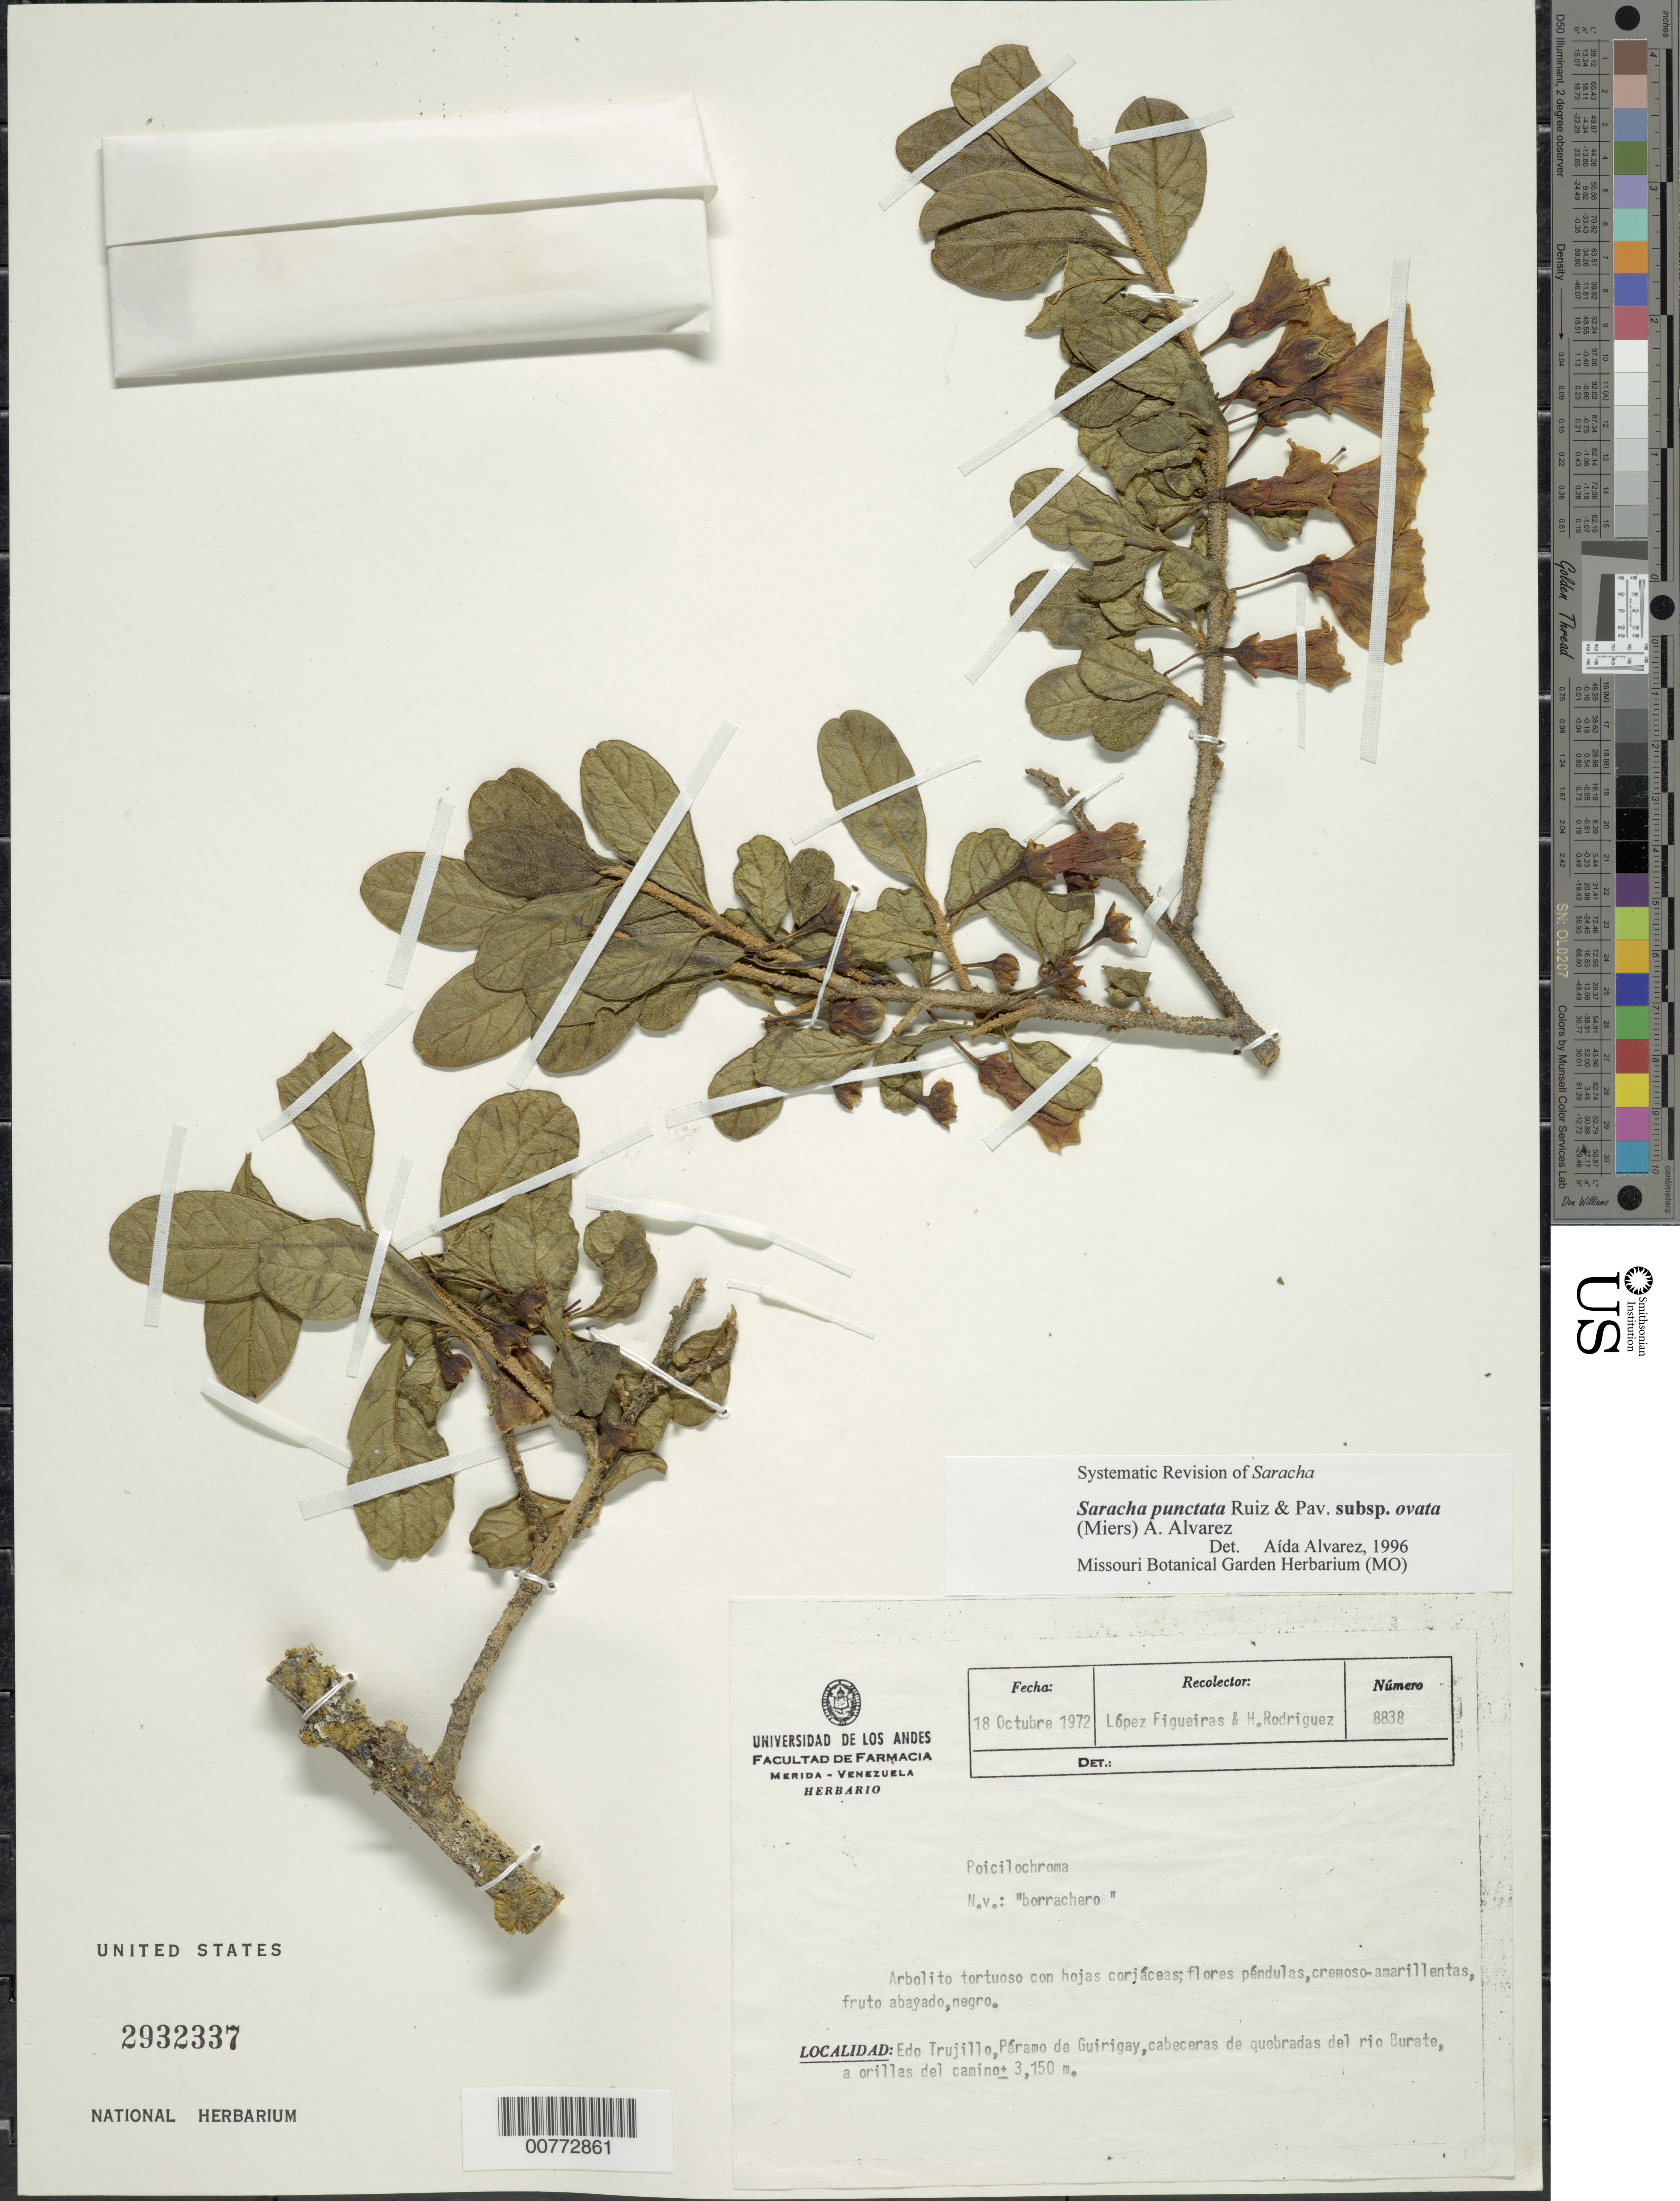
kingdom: Plantae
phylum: Tracheophyta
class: Magnoliopsida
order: Solanales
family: Solanaceae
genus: Saracha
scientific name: Saracha ovata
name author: (Miers) Hunz.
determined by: Alvarez-Molina, A.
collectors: M. López Figueiras & H. Rodriguez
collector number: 8838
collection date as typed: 18 Oct 1972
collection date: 1972-10-18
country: Venezuela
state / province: Trujillo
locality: Páramo de Guirigay, cabeceras de quebradas del rio Burate a orillas del camino.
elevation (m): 3150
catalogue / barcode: US 2932337